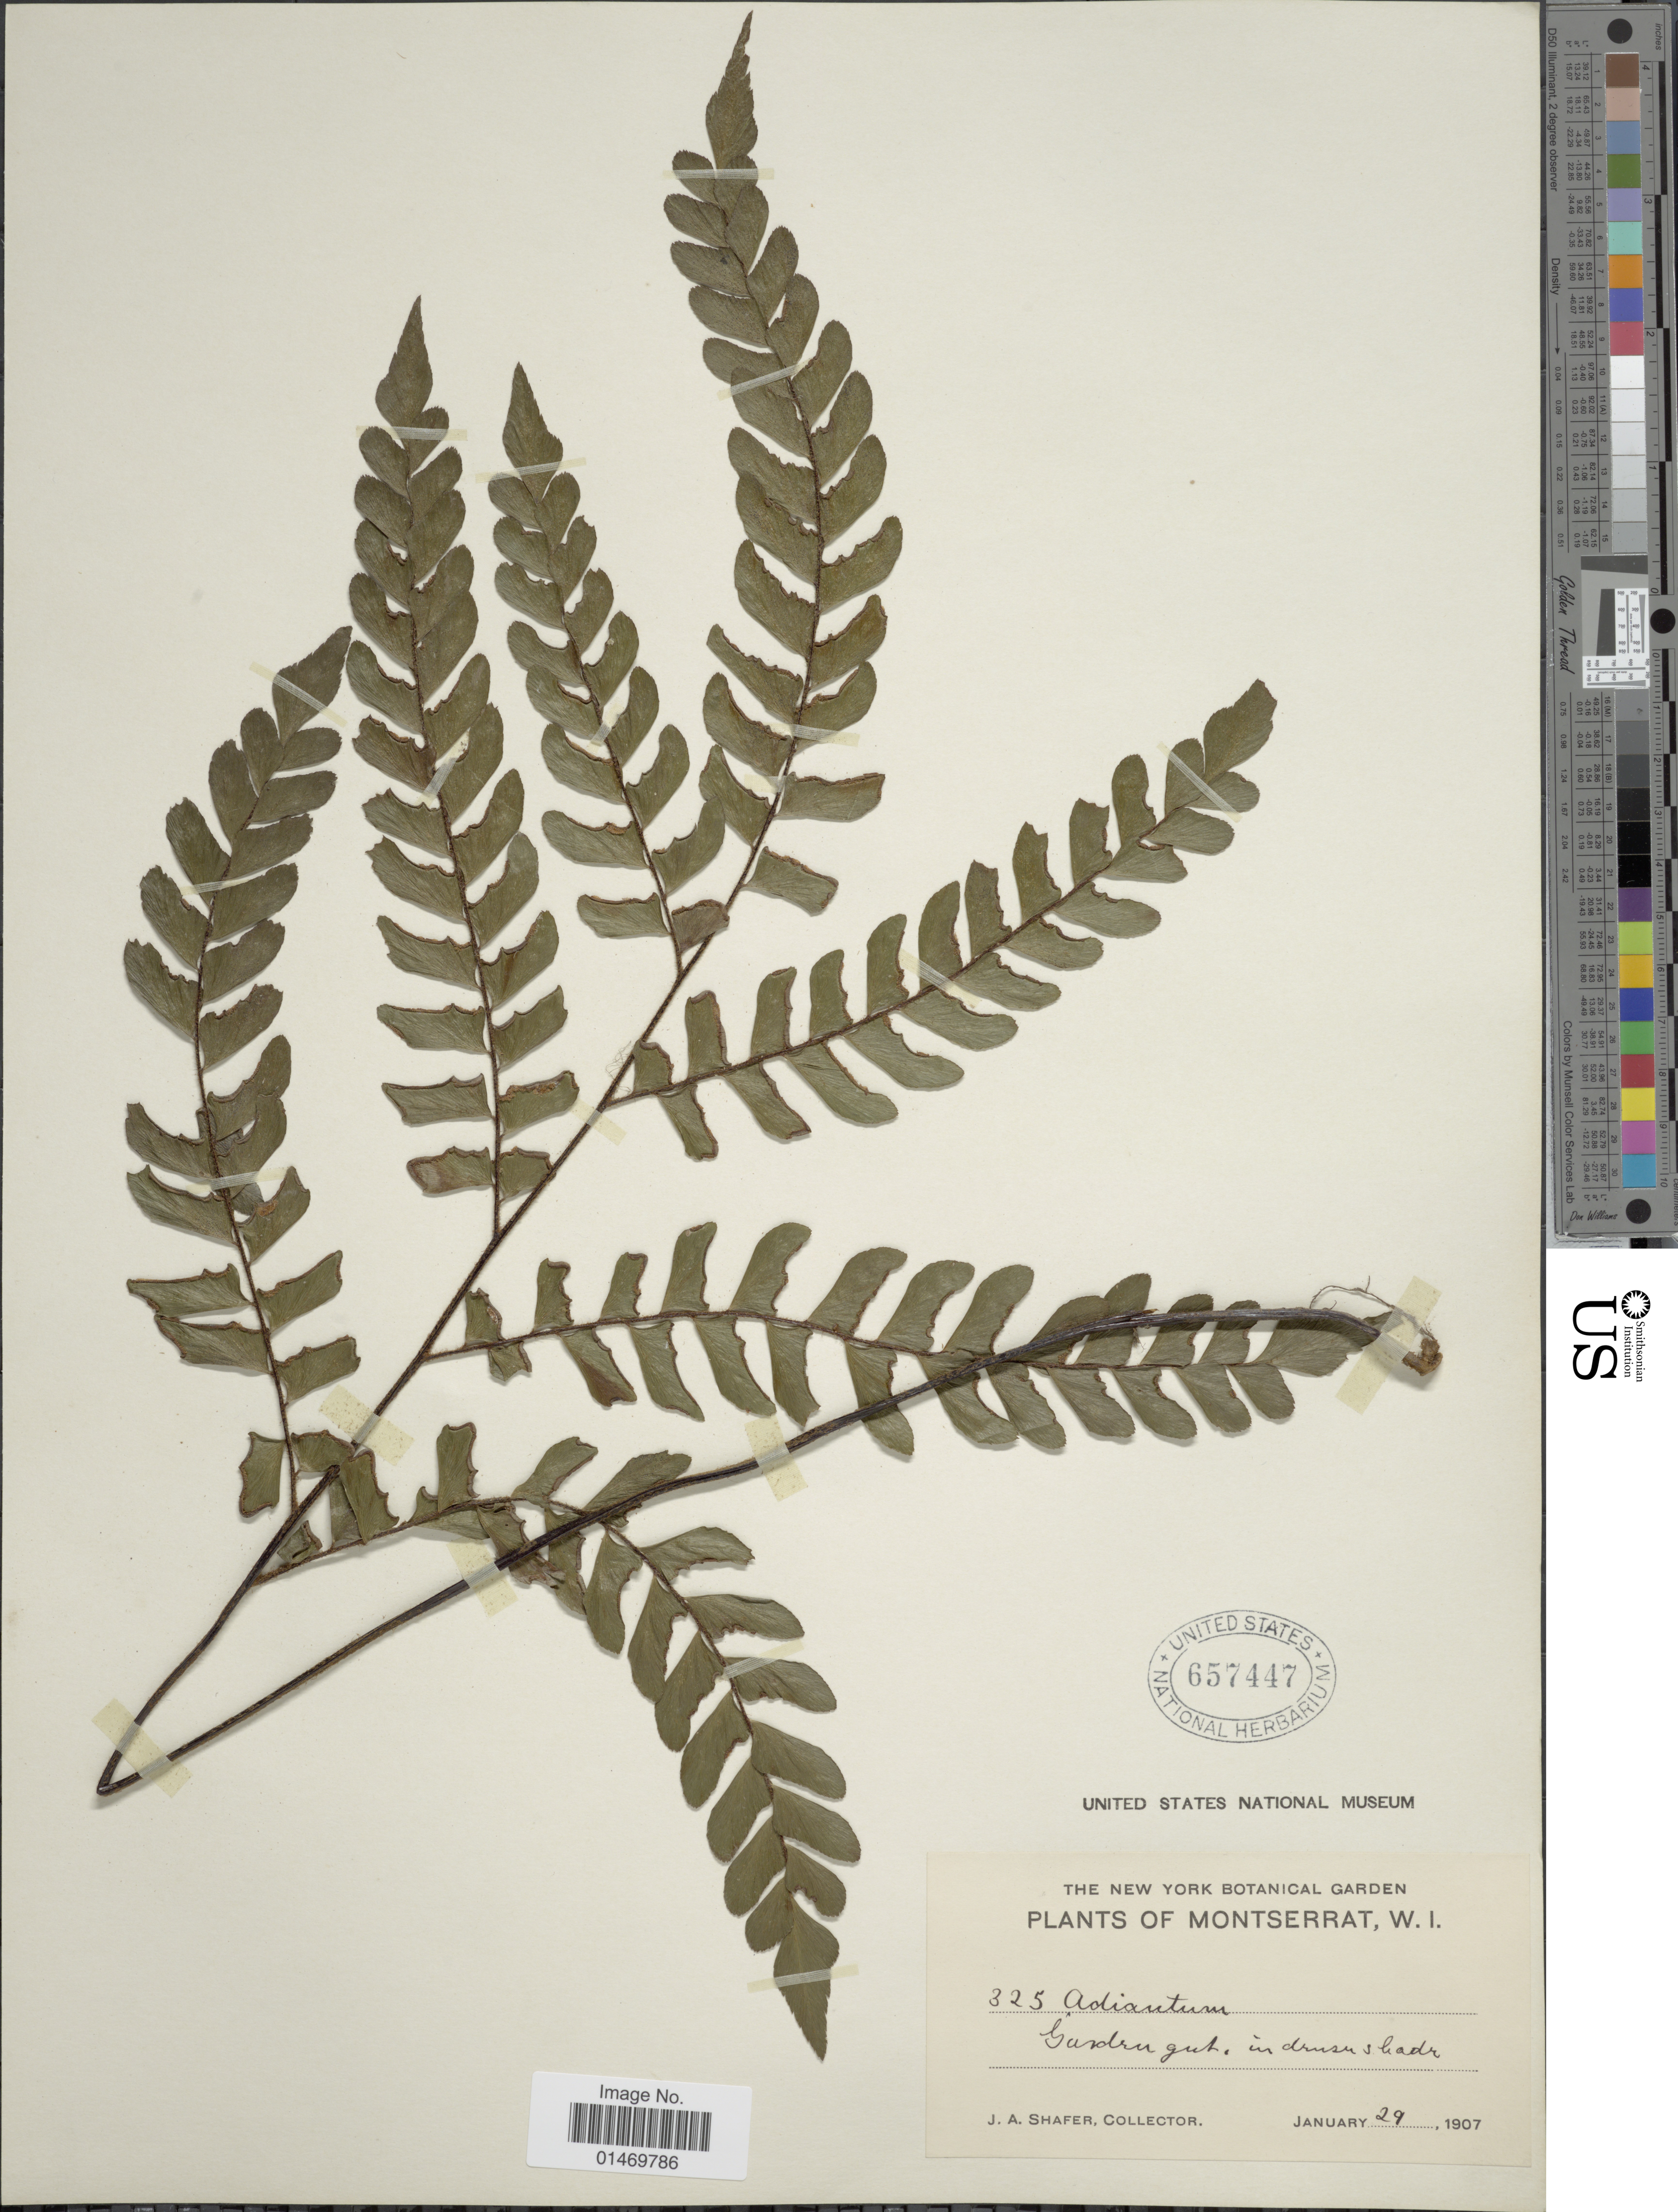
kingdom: Plantae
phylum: Tracheophyta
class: Polypodiopsida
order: Polypodiales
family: Pteridaceae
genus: Adiantum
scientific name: Adiantum villosum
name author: L.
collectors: J. A. Shafer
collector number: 325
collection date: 1907-01-29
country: Montserrat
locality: Montserrat, W.I.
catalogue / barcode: US 657447